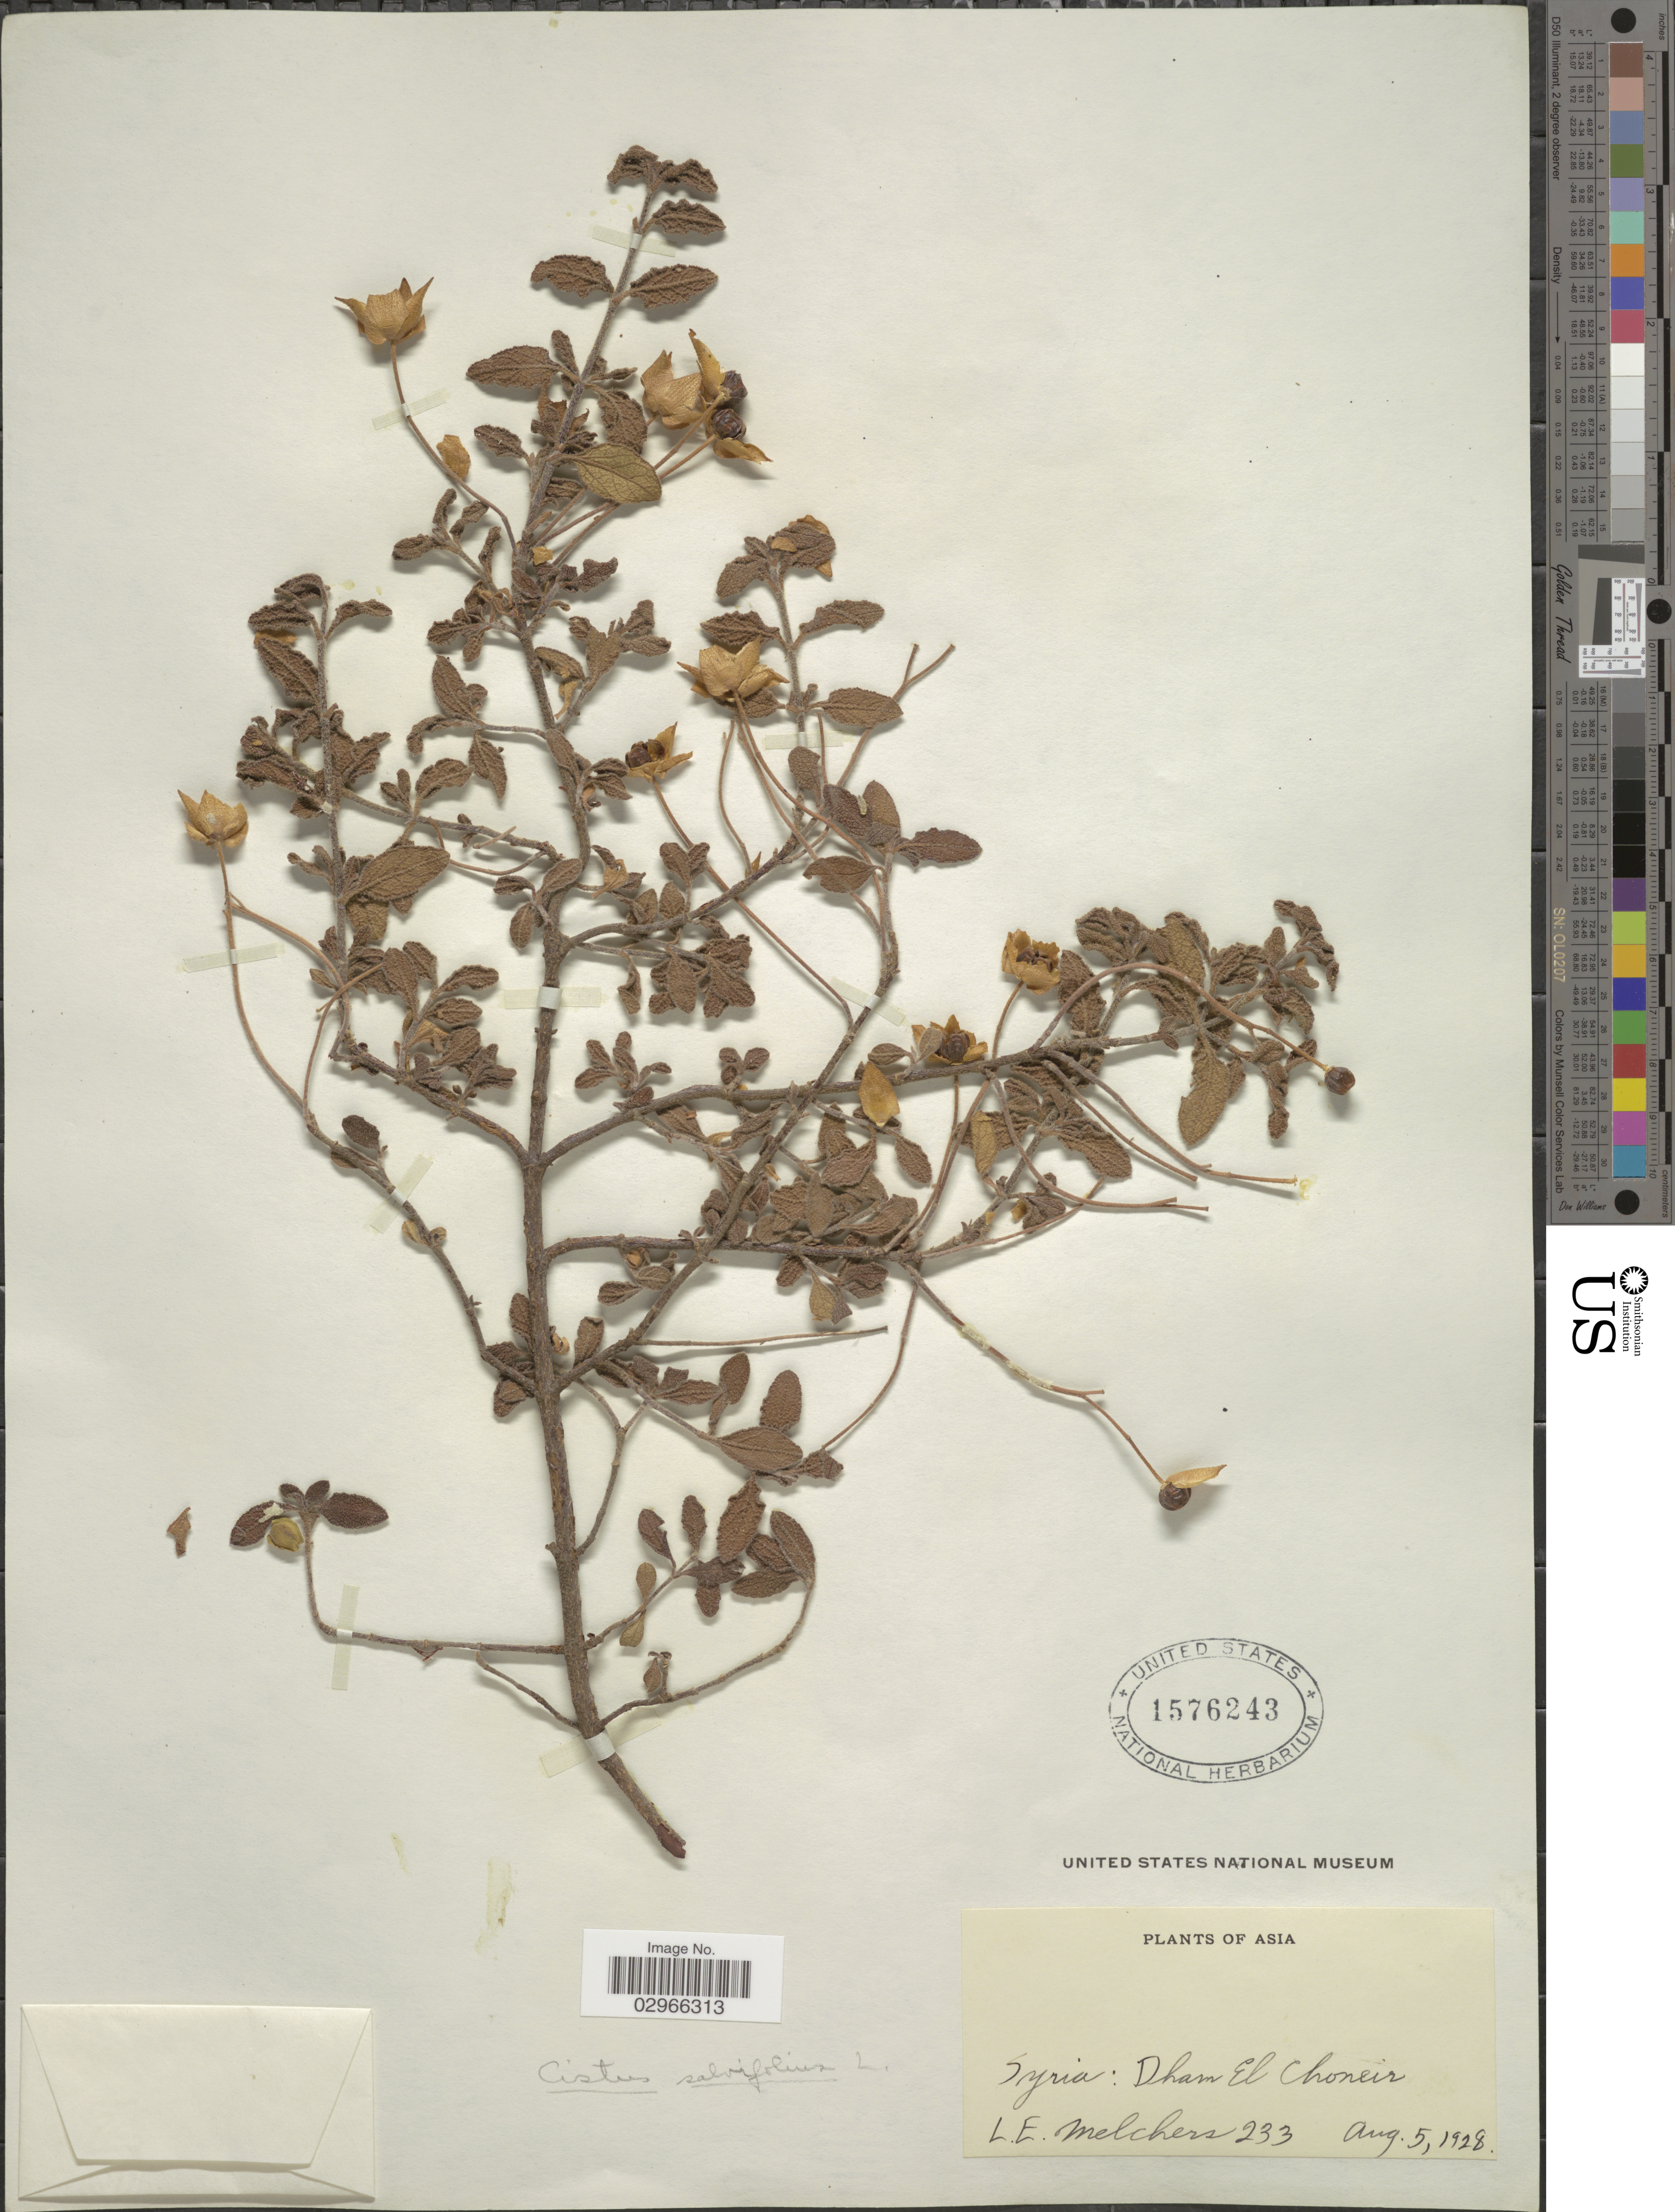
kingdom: Plantae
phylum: Tracheophyta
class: Magnoliopsida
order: Malvales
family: Cistaceae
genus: Cistus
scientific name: Cistus salviifolius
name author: L.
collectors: L. Melchers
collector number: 233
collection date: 1928-08-05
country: Syria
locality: Asia. Dham El Choneir.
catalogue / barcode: US 1576243